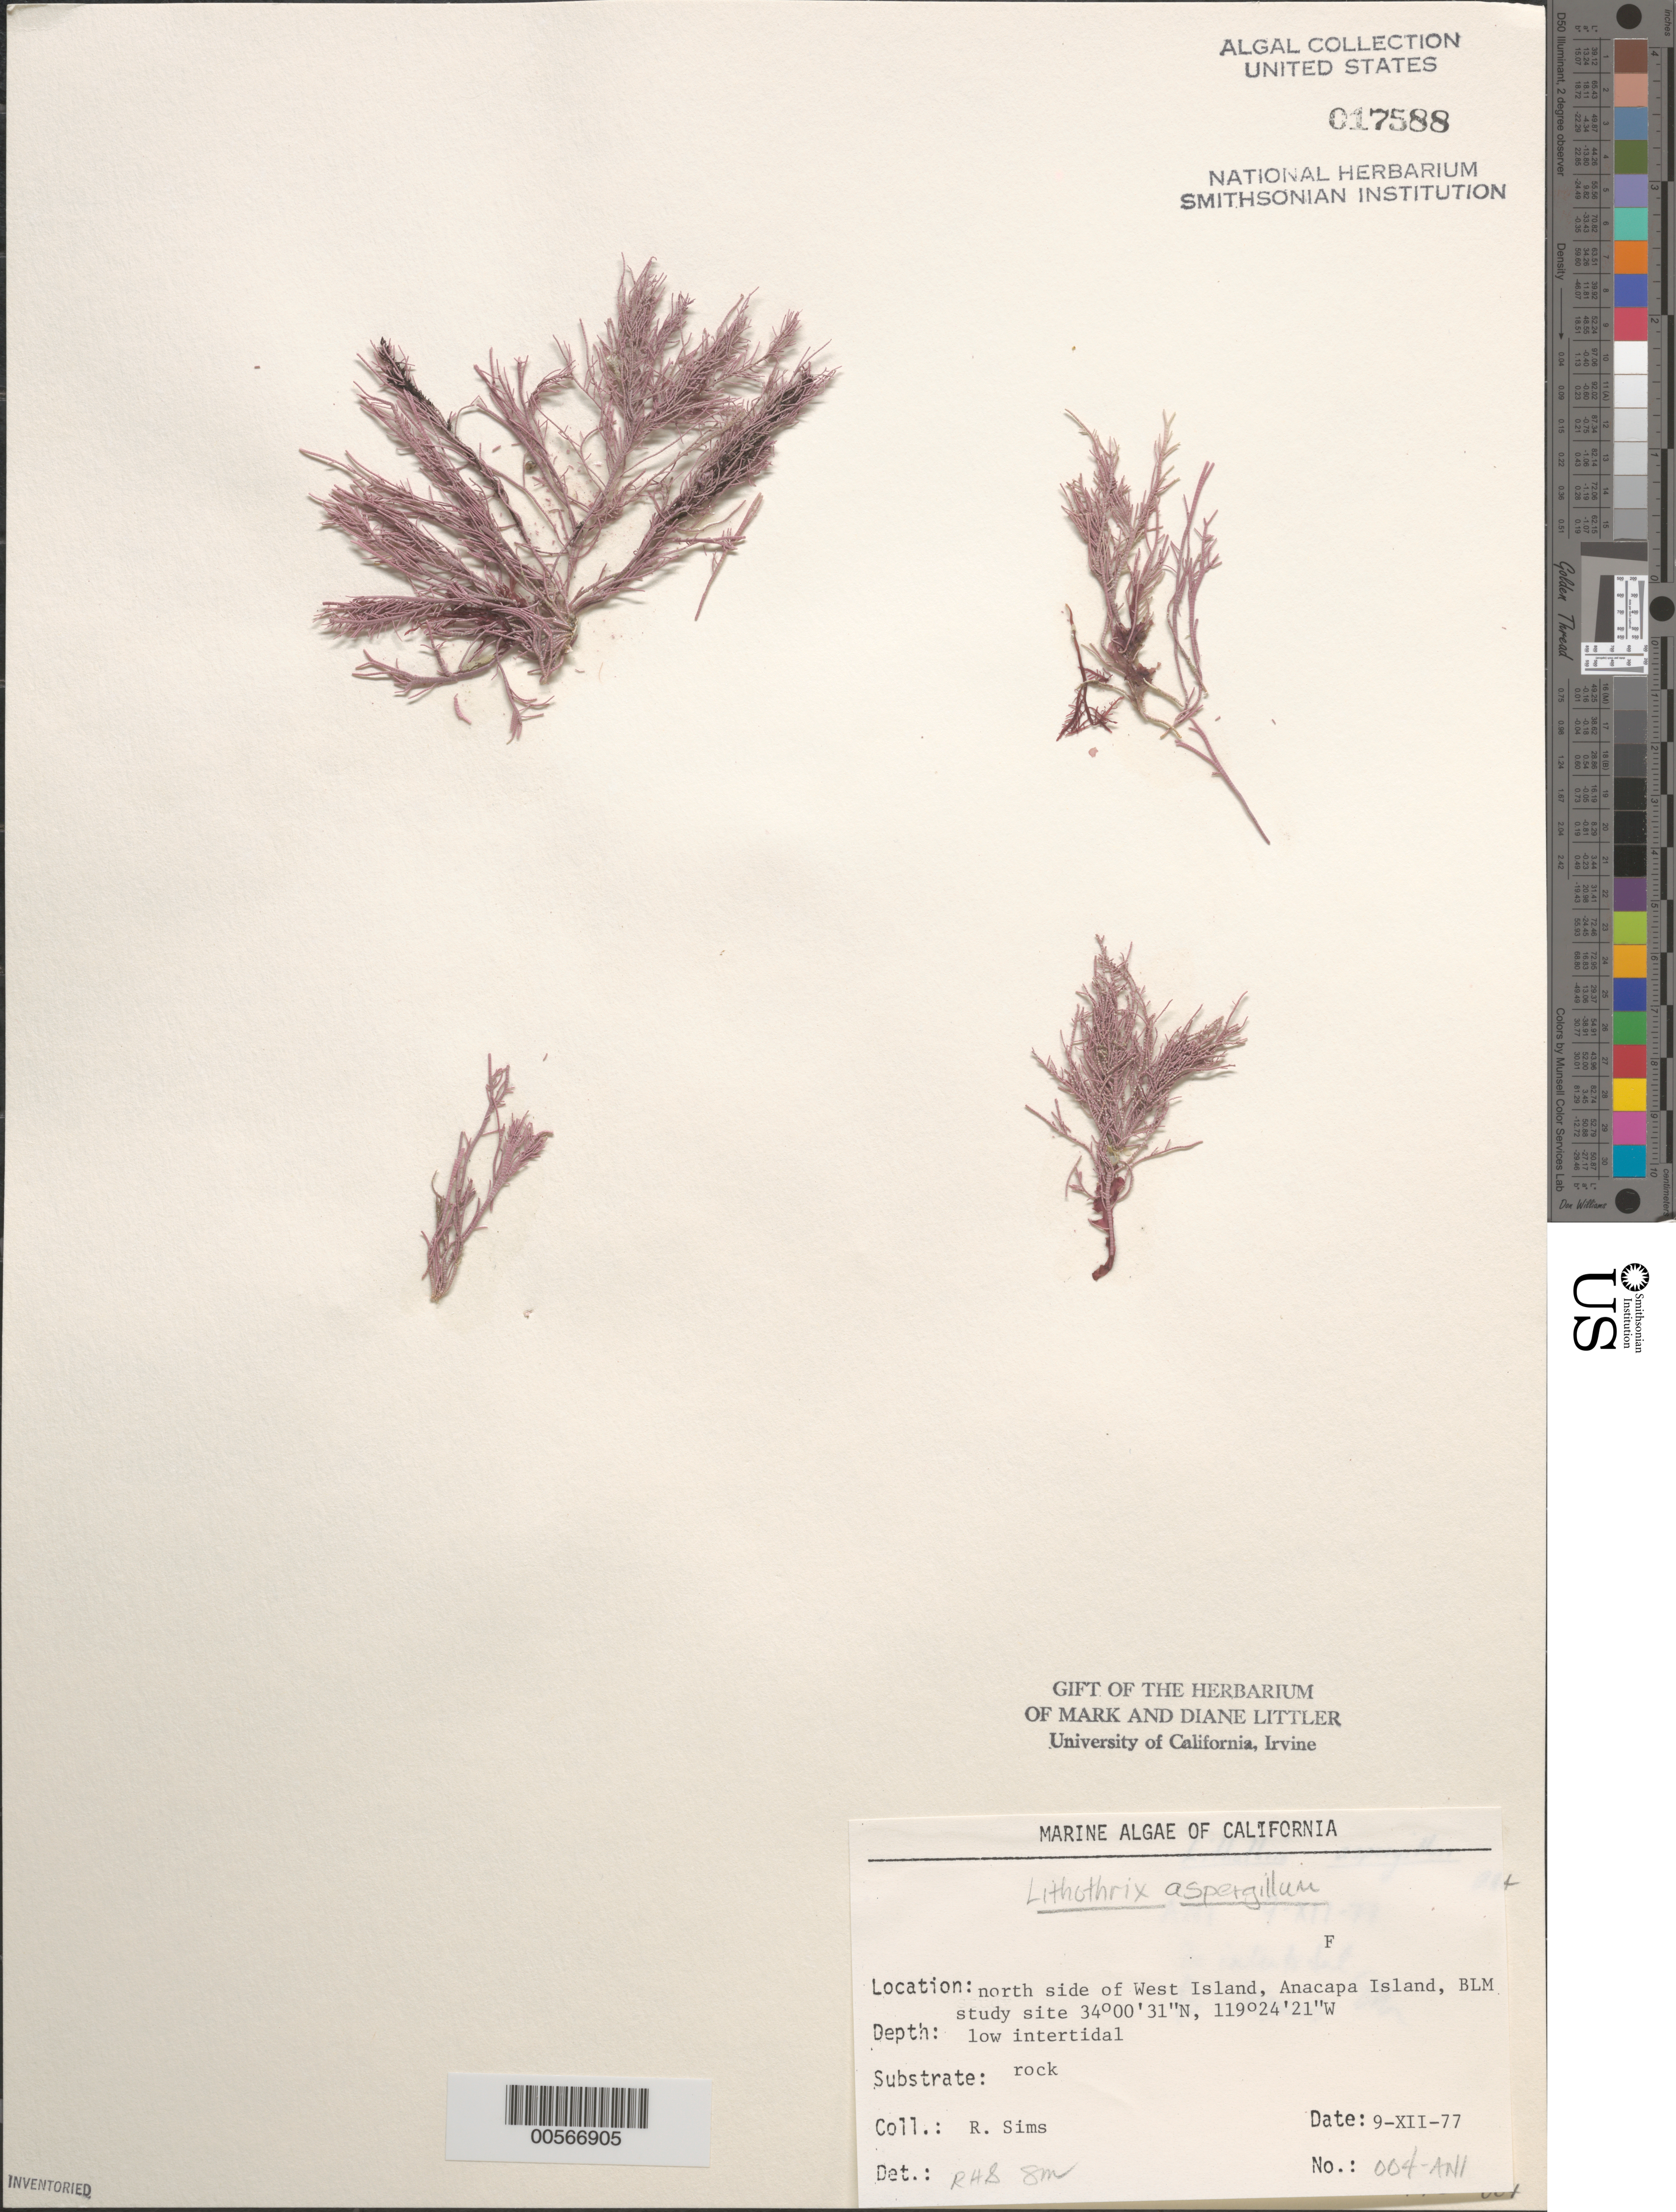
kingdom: Plantae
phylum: Rhodophyta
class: Florideophyceae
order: Corallinales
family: Lithophyllaceae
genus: Lithothrix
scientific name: Lithothrix aspergillum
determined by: Sims, Robert H.; Murray, S. N.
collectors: R. H. Sims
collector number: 004-ANI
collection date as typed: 09 Dec 1977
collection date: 1977-12-09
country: United States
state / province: California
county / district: Ventura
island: Anacapa Island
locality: North side of west island, northwest end of Frenchy's Cove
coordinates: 34 00'31"N, 119 24'21"W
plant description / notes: BLM-SOCALBIGHT Rocky Intertidal Survey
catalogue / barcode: US 17588